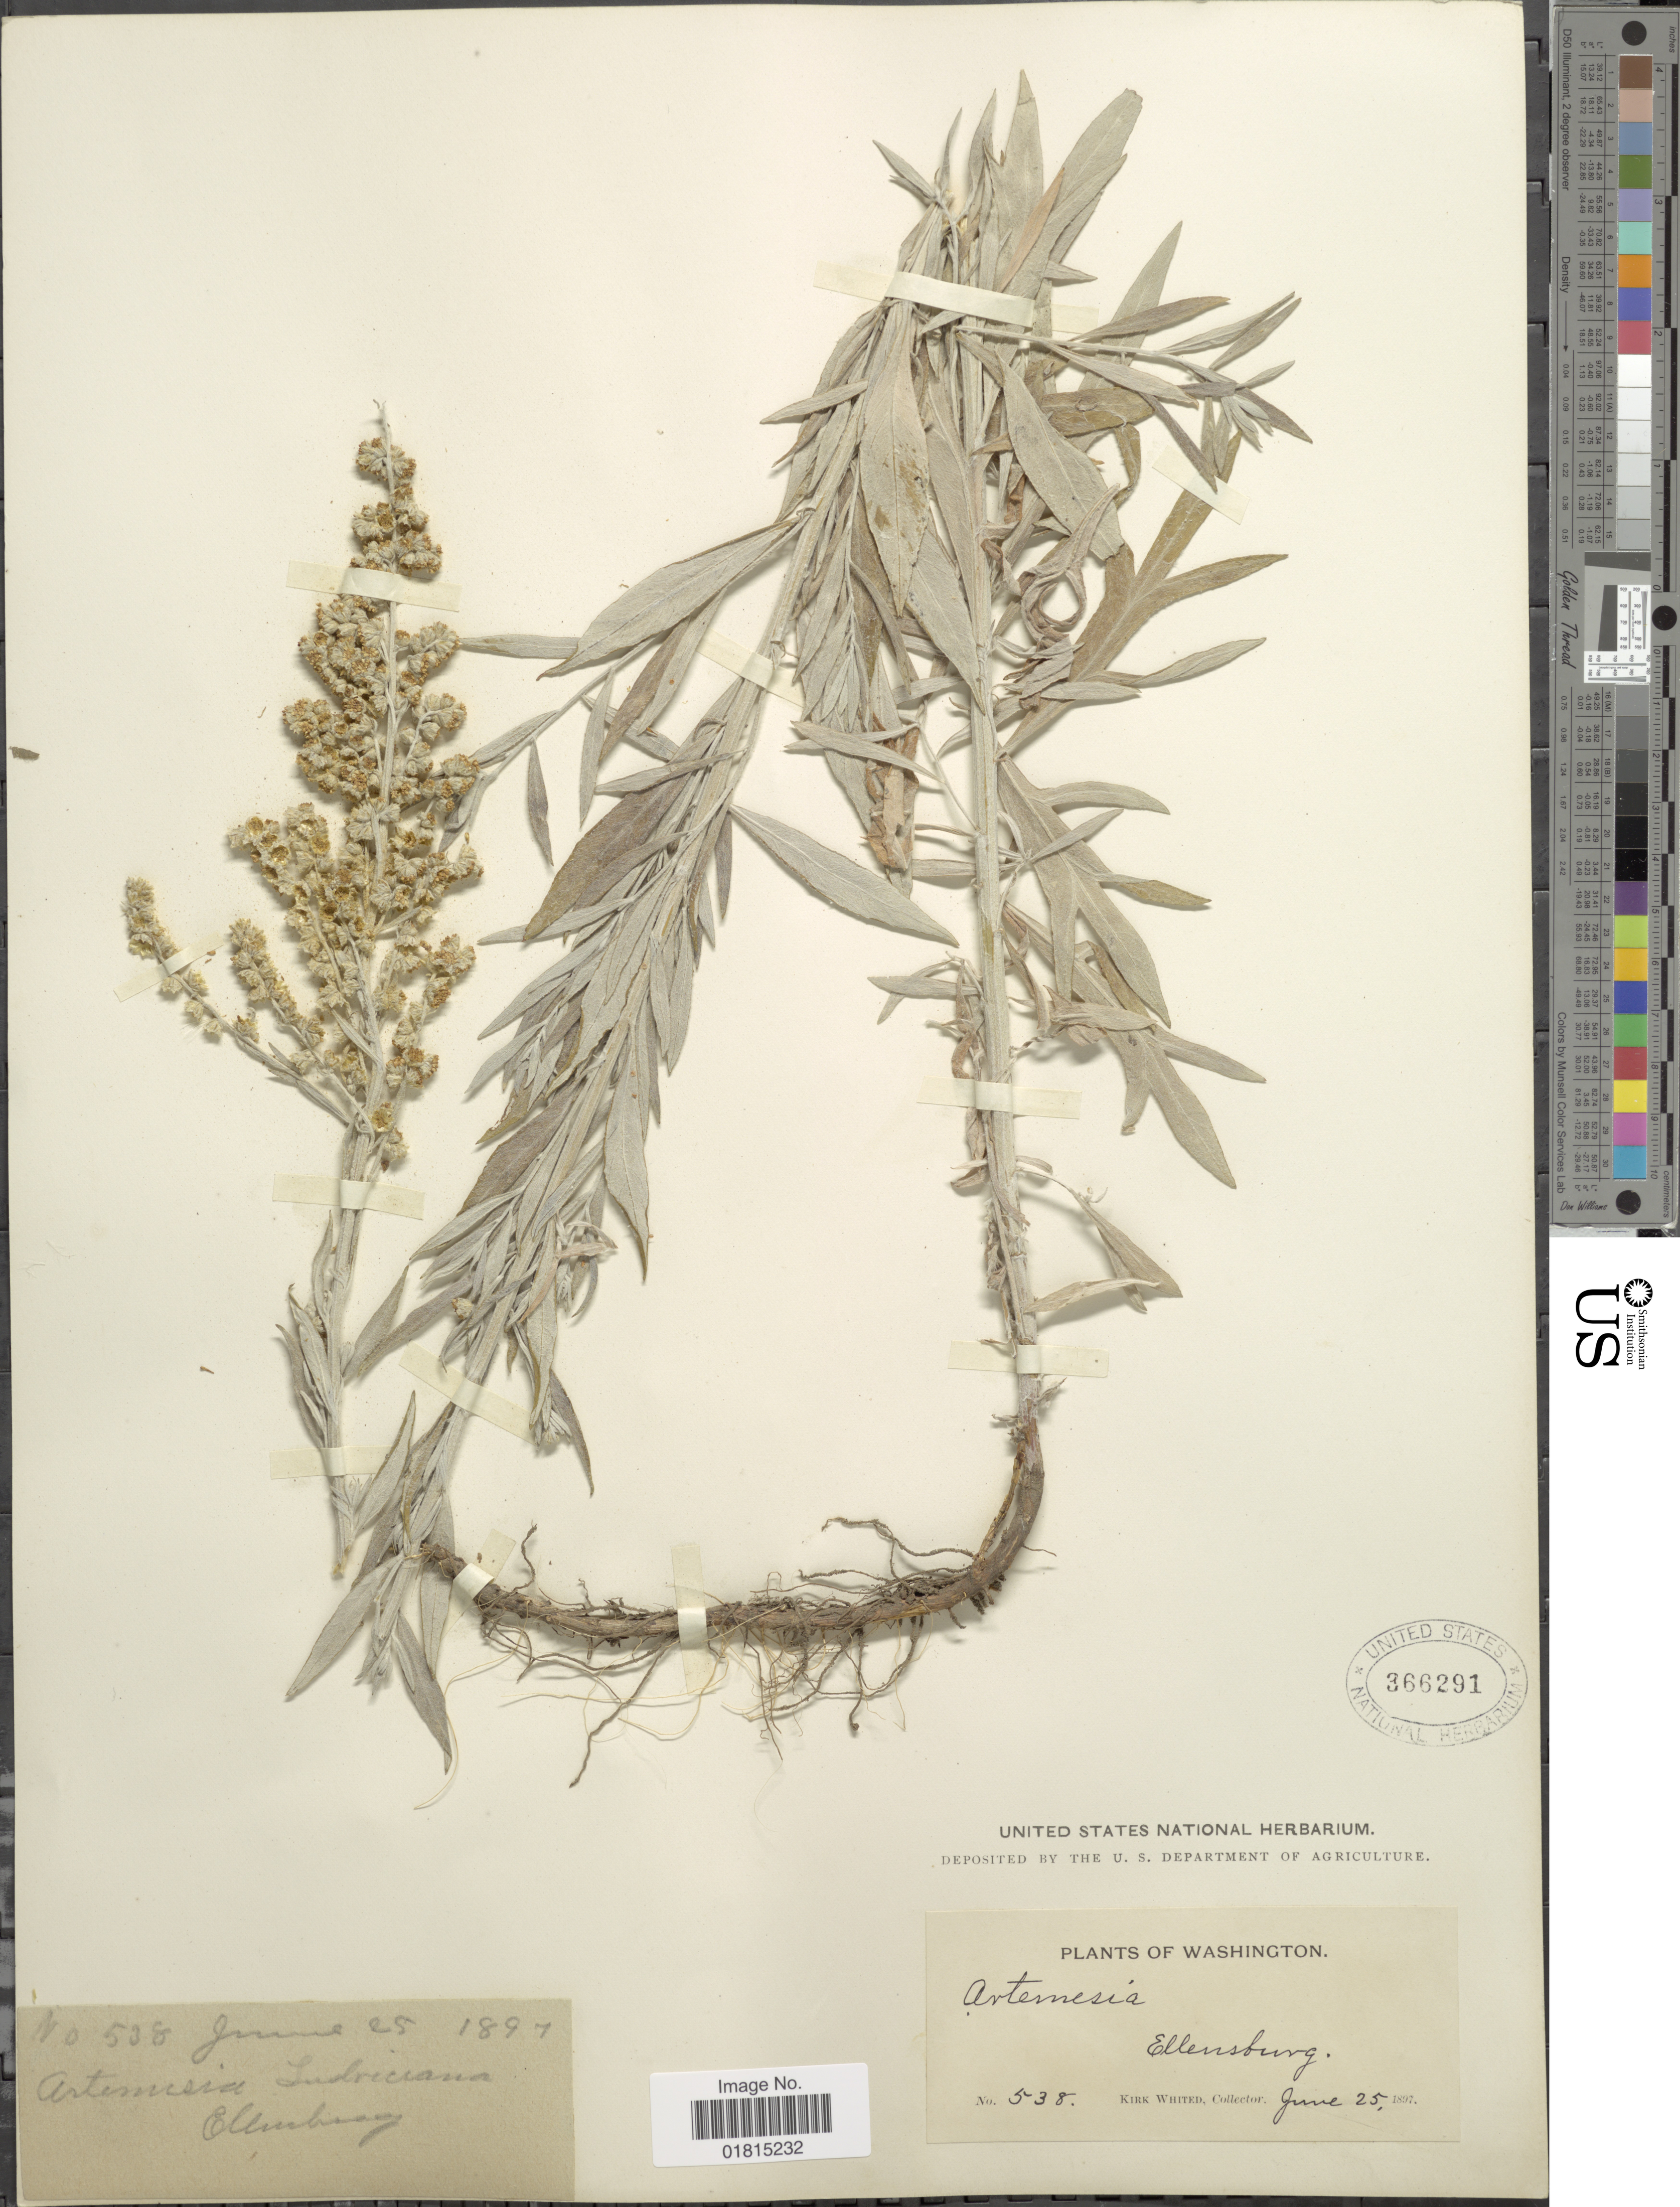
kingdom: Plantae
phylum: Tracheophyta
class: Magnoliopsida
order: Asterales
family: Asteraceae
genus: Artemisia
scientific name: Artemisia douglasiana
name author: Besser ex Hook.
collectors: K. Whited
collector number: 538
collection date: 1897-06-25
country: United States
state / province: Washington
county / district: Kittitas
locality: Ellensburg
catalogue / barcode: US 366291